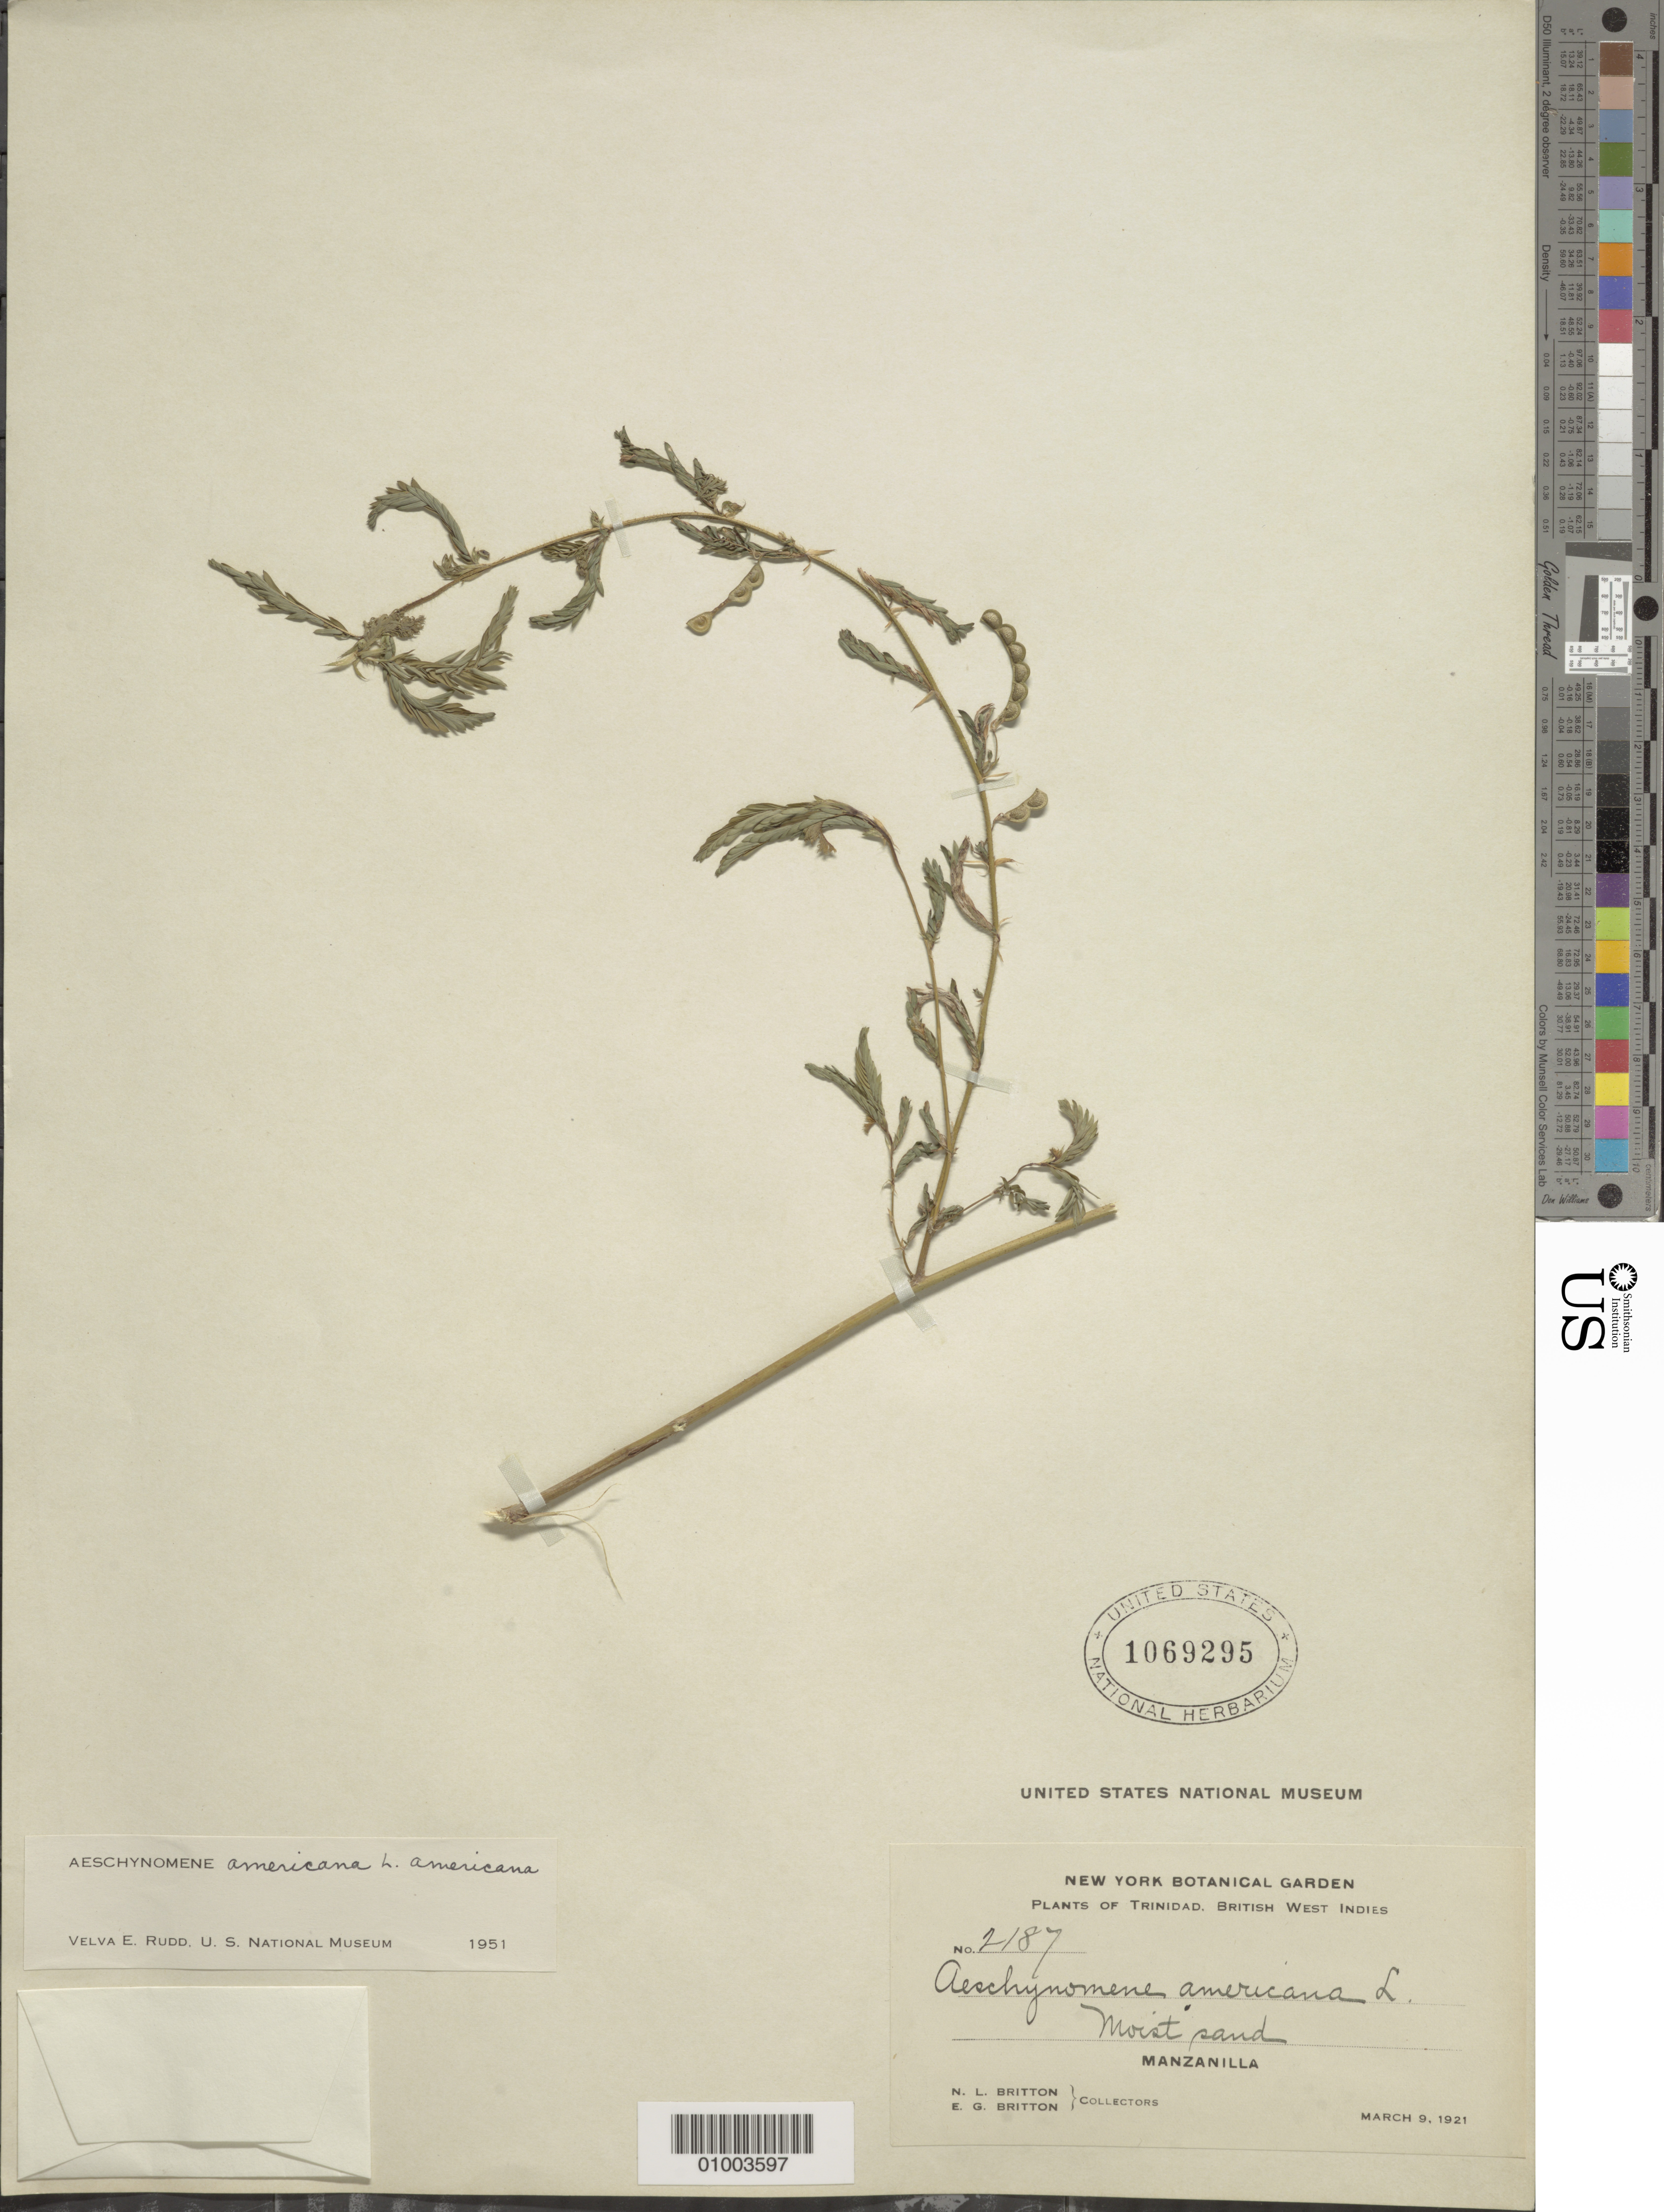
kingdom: Plantae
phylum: Tracheophyta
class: Magnoliopsida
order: Fabales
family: Fabaceae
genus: Aeschynomene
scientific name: Aeschynomene americana var. americana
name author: L.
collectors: N. Britton & E. G. Britton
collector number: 2187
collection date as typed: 09 Mar 1921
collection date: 1921-03-09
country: Trinidad and Tobago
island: Trinidad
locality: Manzanilla; moist sand.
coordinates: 0 N, 0 E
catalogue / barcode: US 1069295